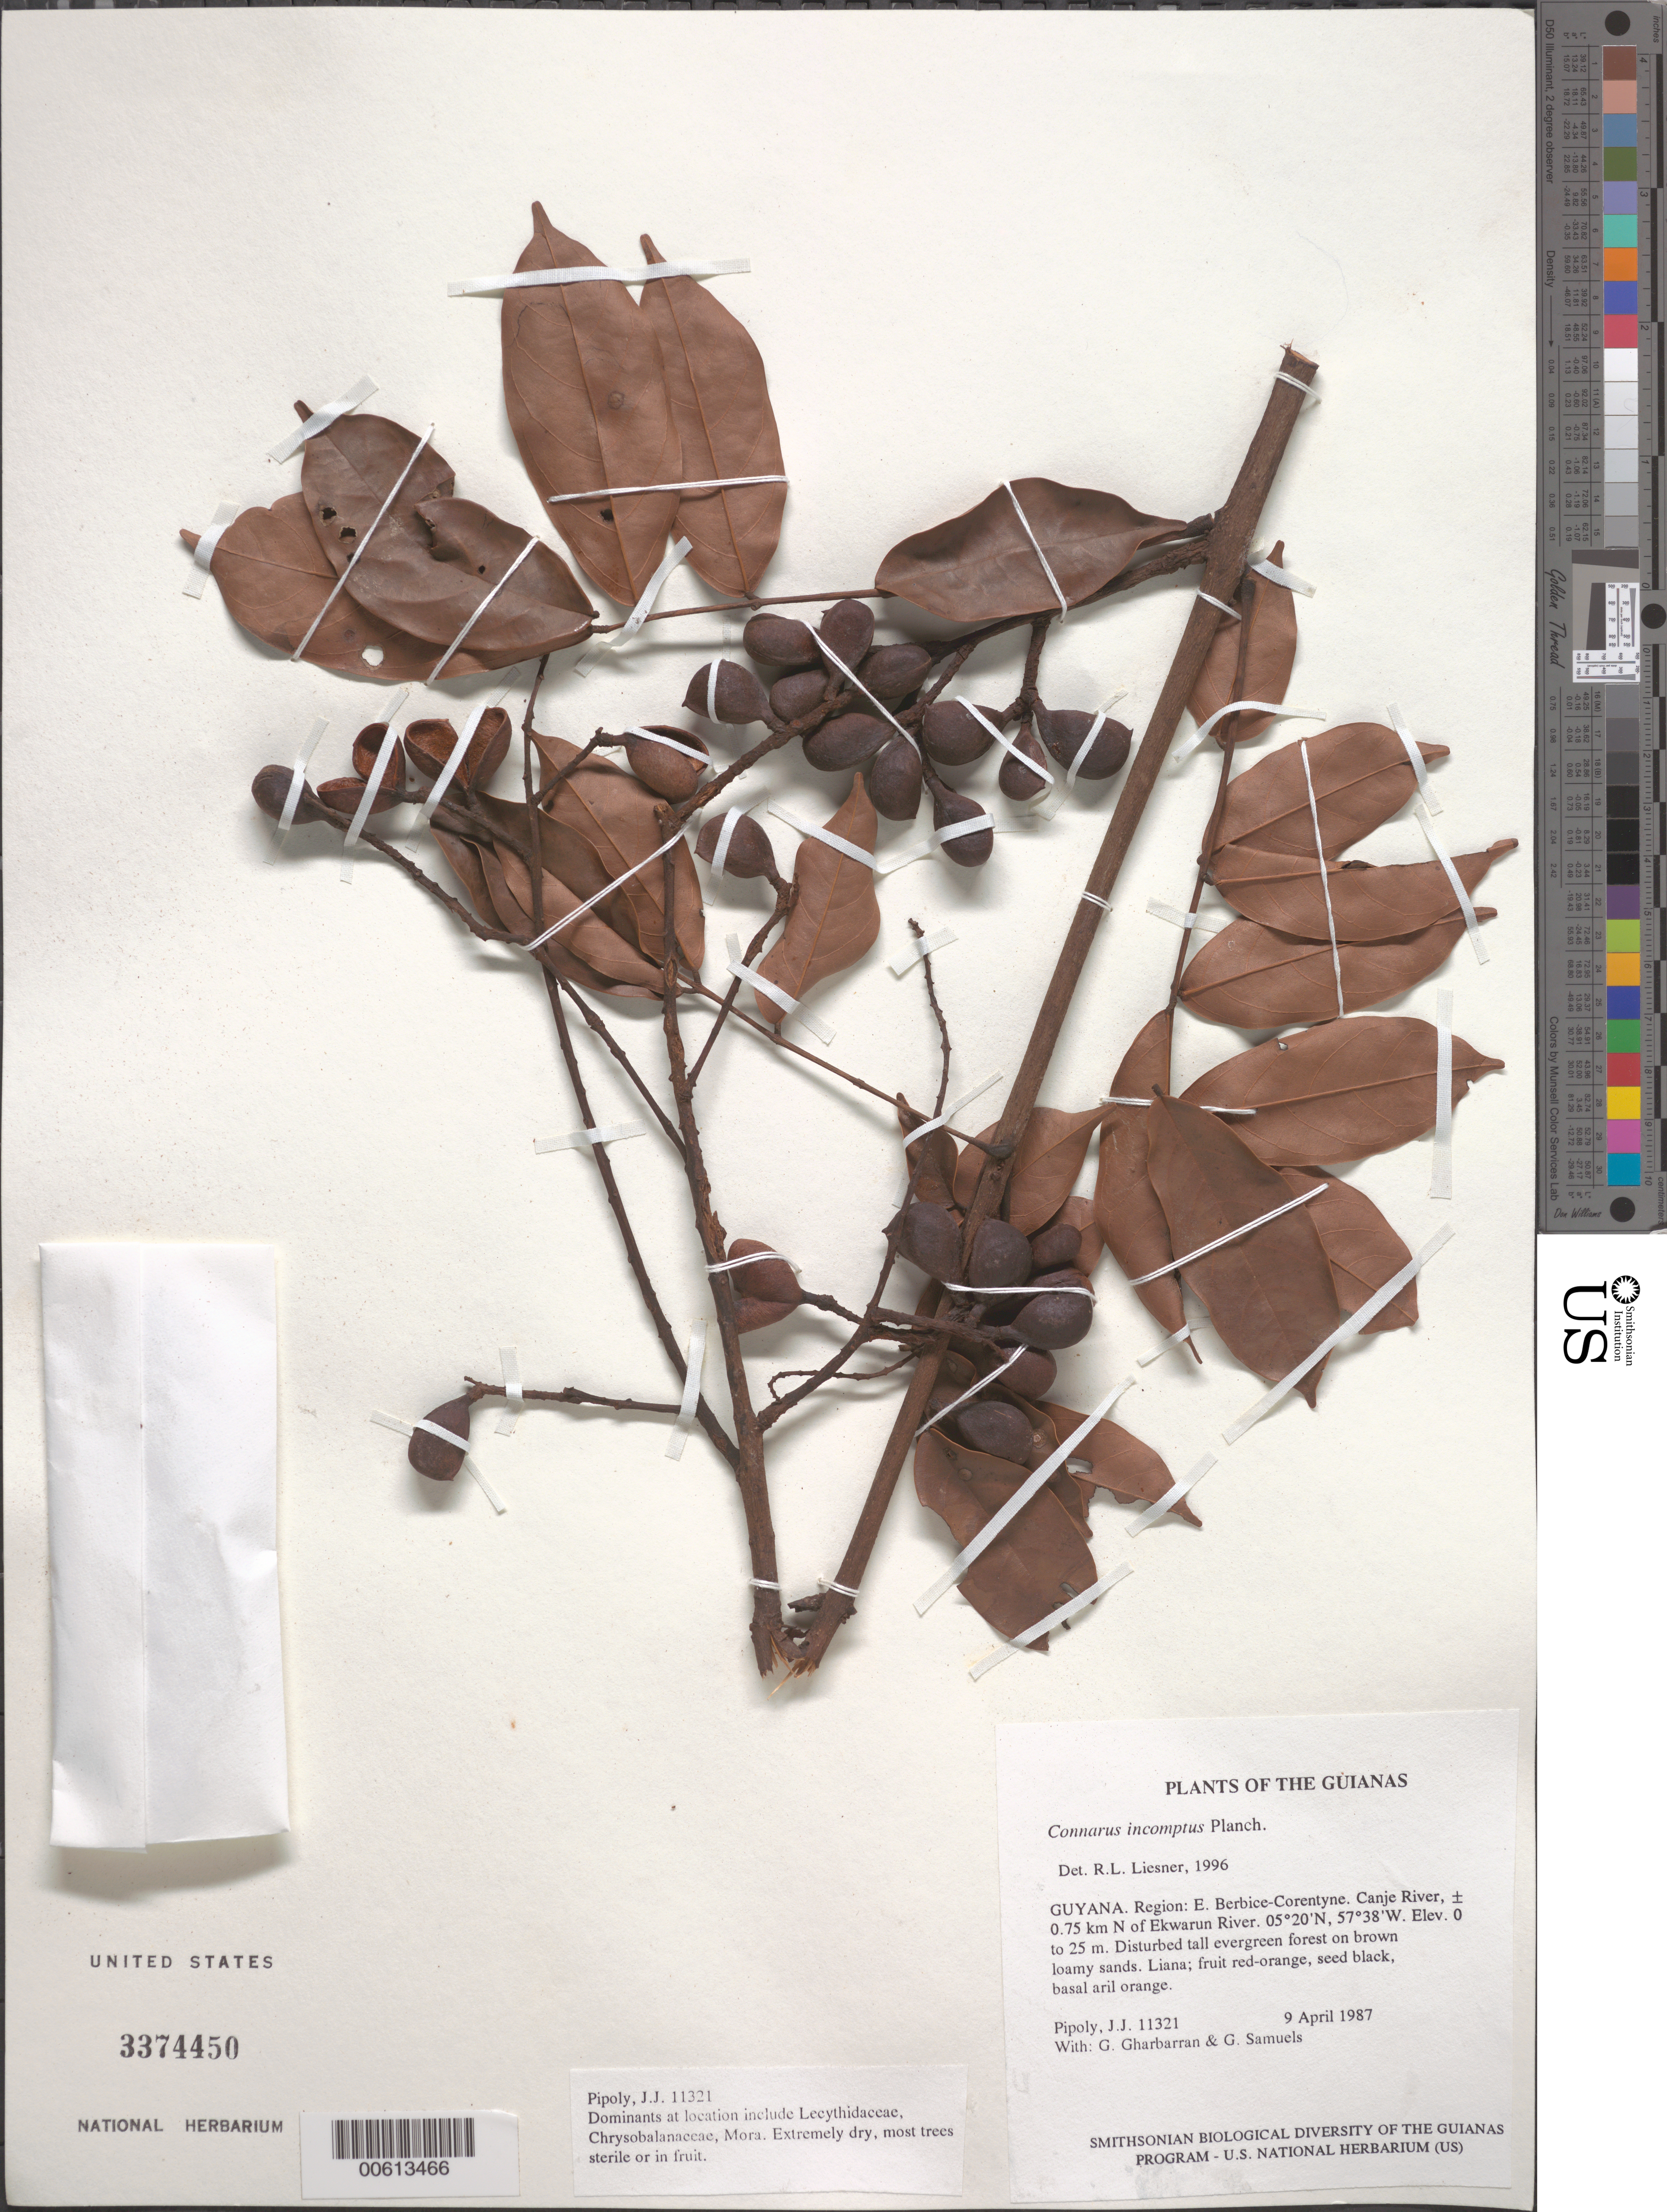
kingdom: Plantae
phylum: Tracheophyta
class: Magnoliopsida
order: Oxalidales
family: Connaraceae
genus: Connarus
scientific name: Connarus incomptus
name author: Planch.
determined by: Liesner, R. L.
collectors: J. J. Pipoly, G. Gharbarran & G. Samuels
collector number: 11321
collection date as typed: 9 April 1987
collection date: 1987-04-09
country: Guyana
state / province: E. Berbice-Corentyne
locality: Canje River, ± 0.75 km N of Ekwarun River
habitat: Disturbed tall evergreen forest on brown loamy sands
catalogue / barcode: US 3374450